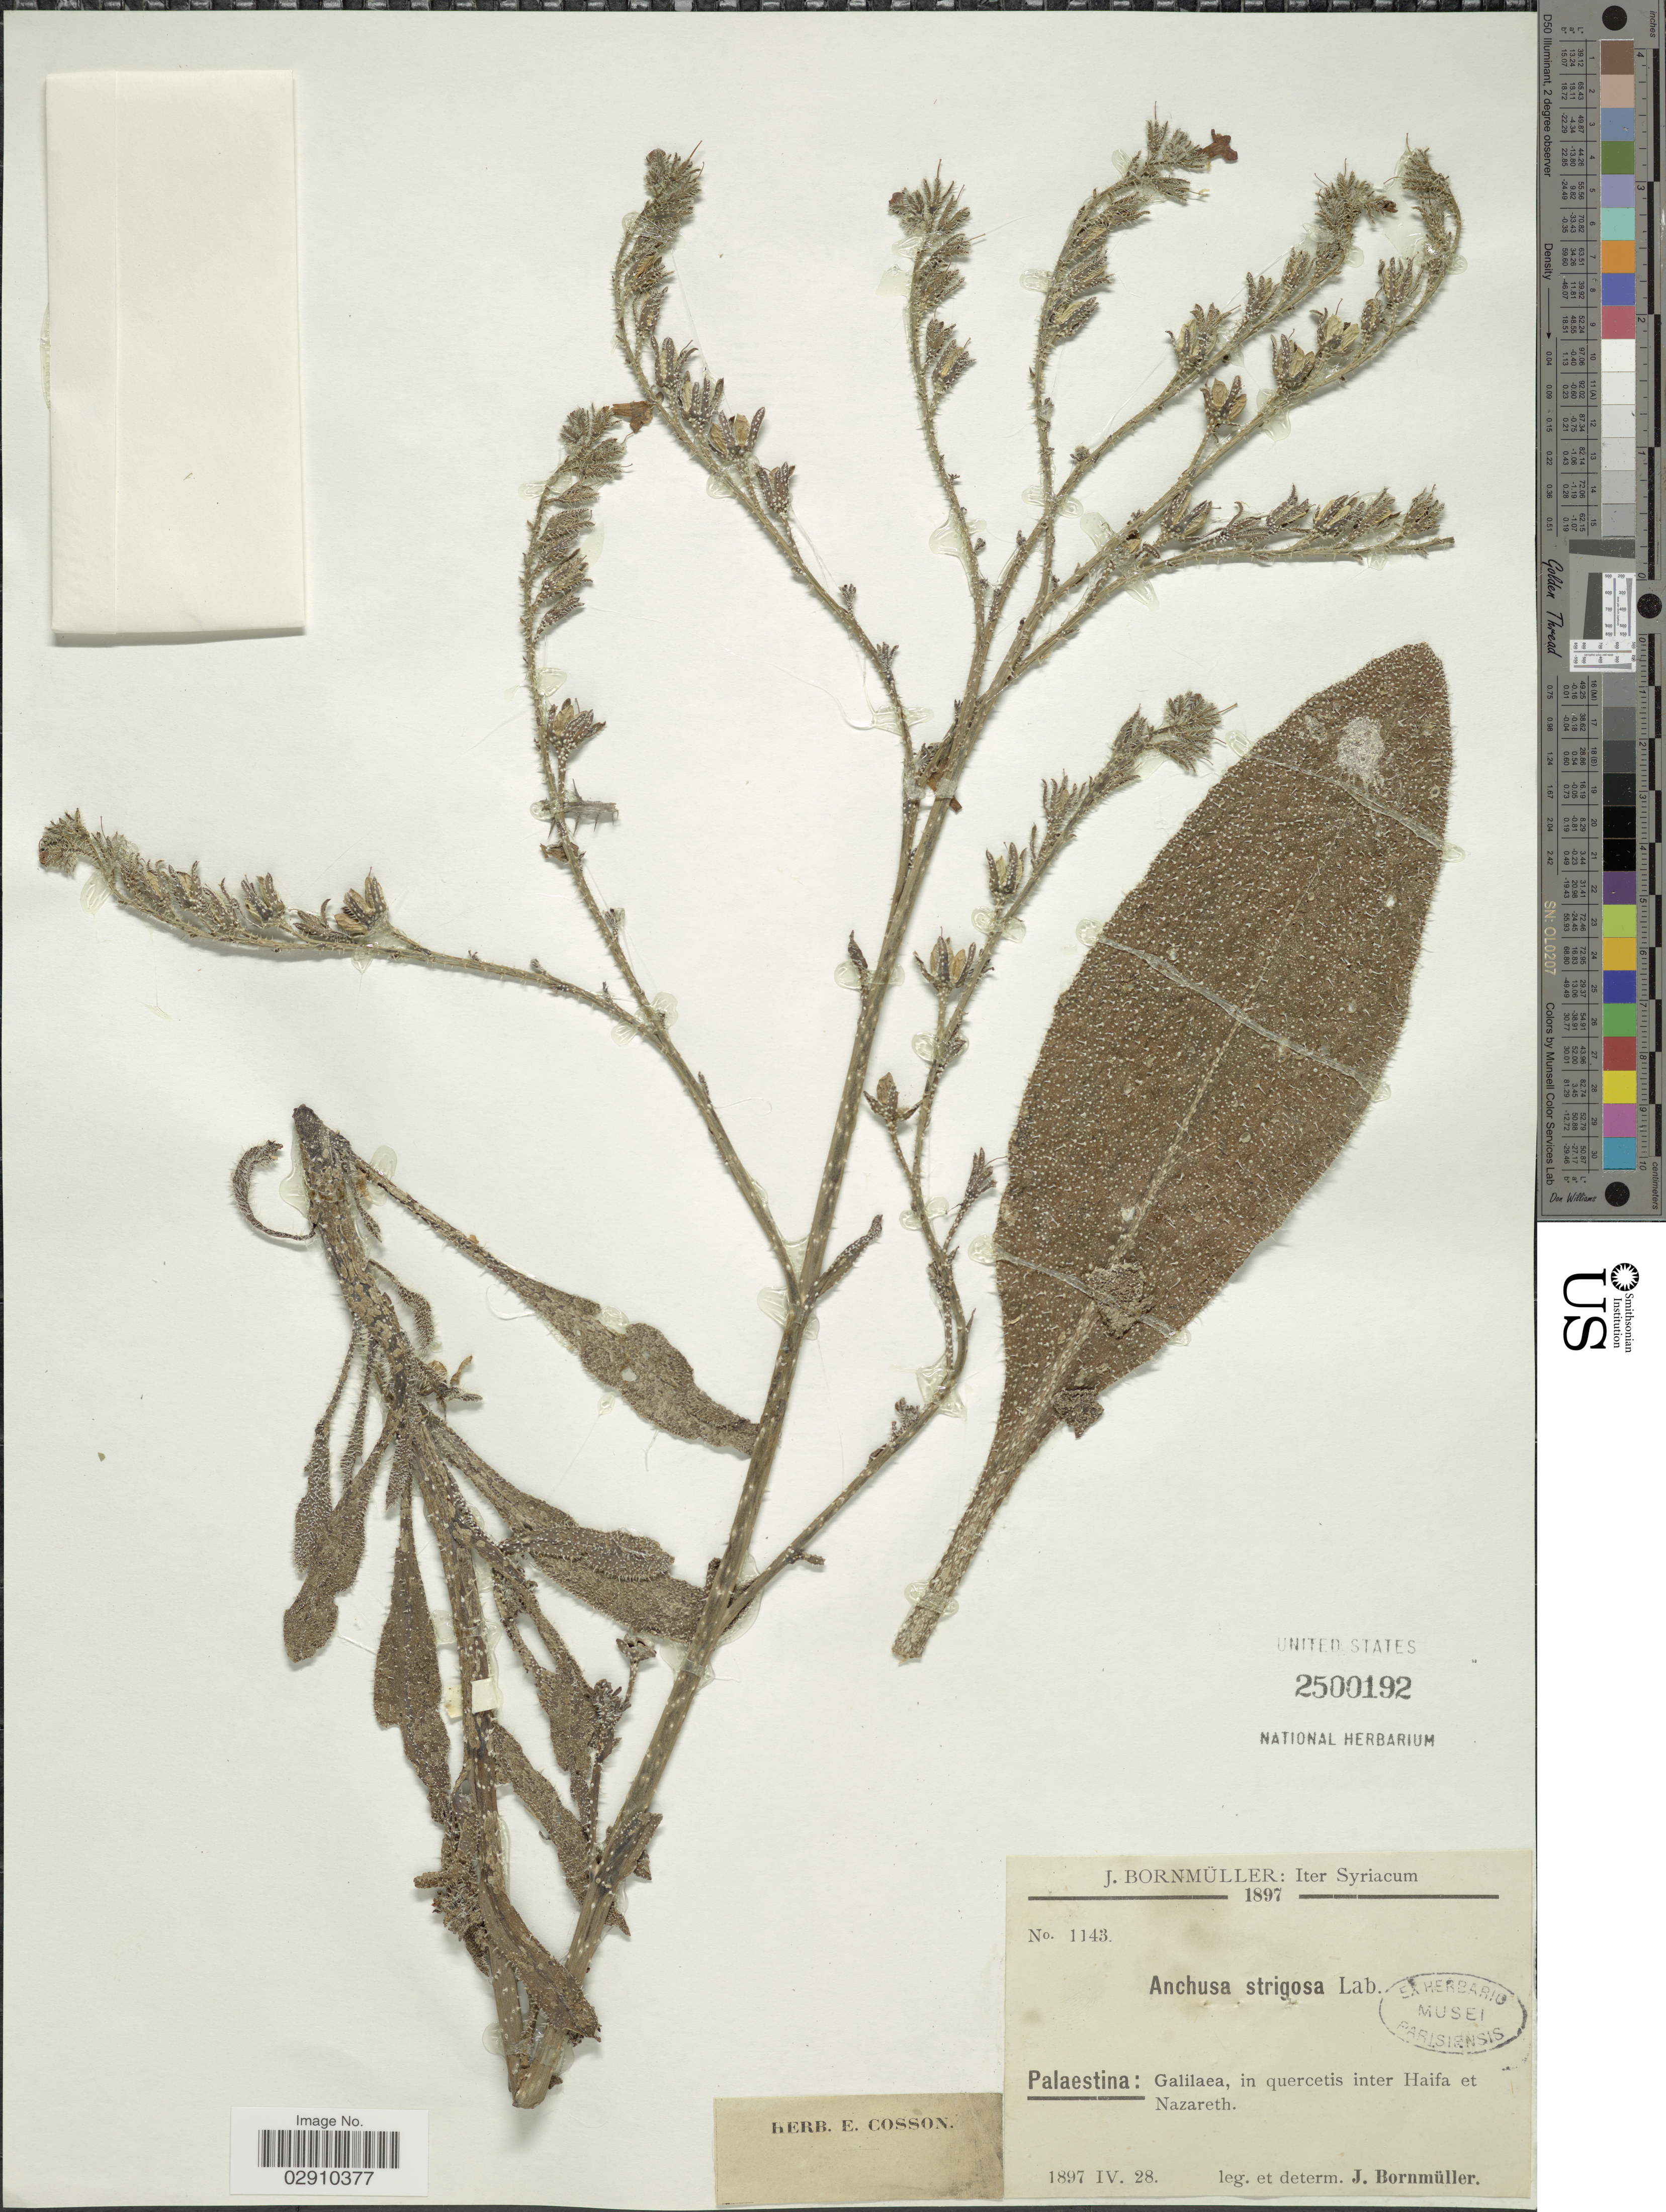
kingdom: Plantae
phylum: Tracheophyta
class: Magnoliopsida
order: Boraginales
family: Boraginaceae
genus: Anchusa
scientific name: Anchusa strigosa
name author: Banks & Sol.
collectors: J. Bornmüller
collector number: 1143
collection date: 1897-04-28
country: Israel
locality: Palaestina: Galilaea, in quercetis inter Haifa et Nazareth.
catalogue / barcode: US 2500192